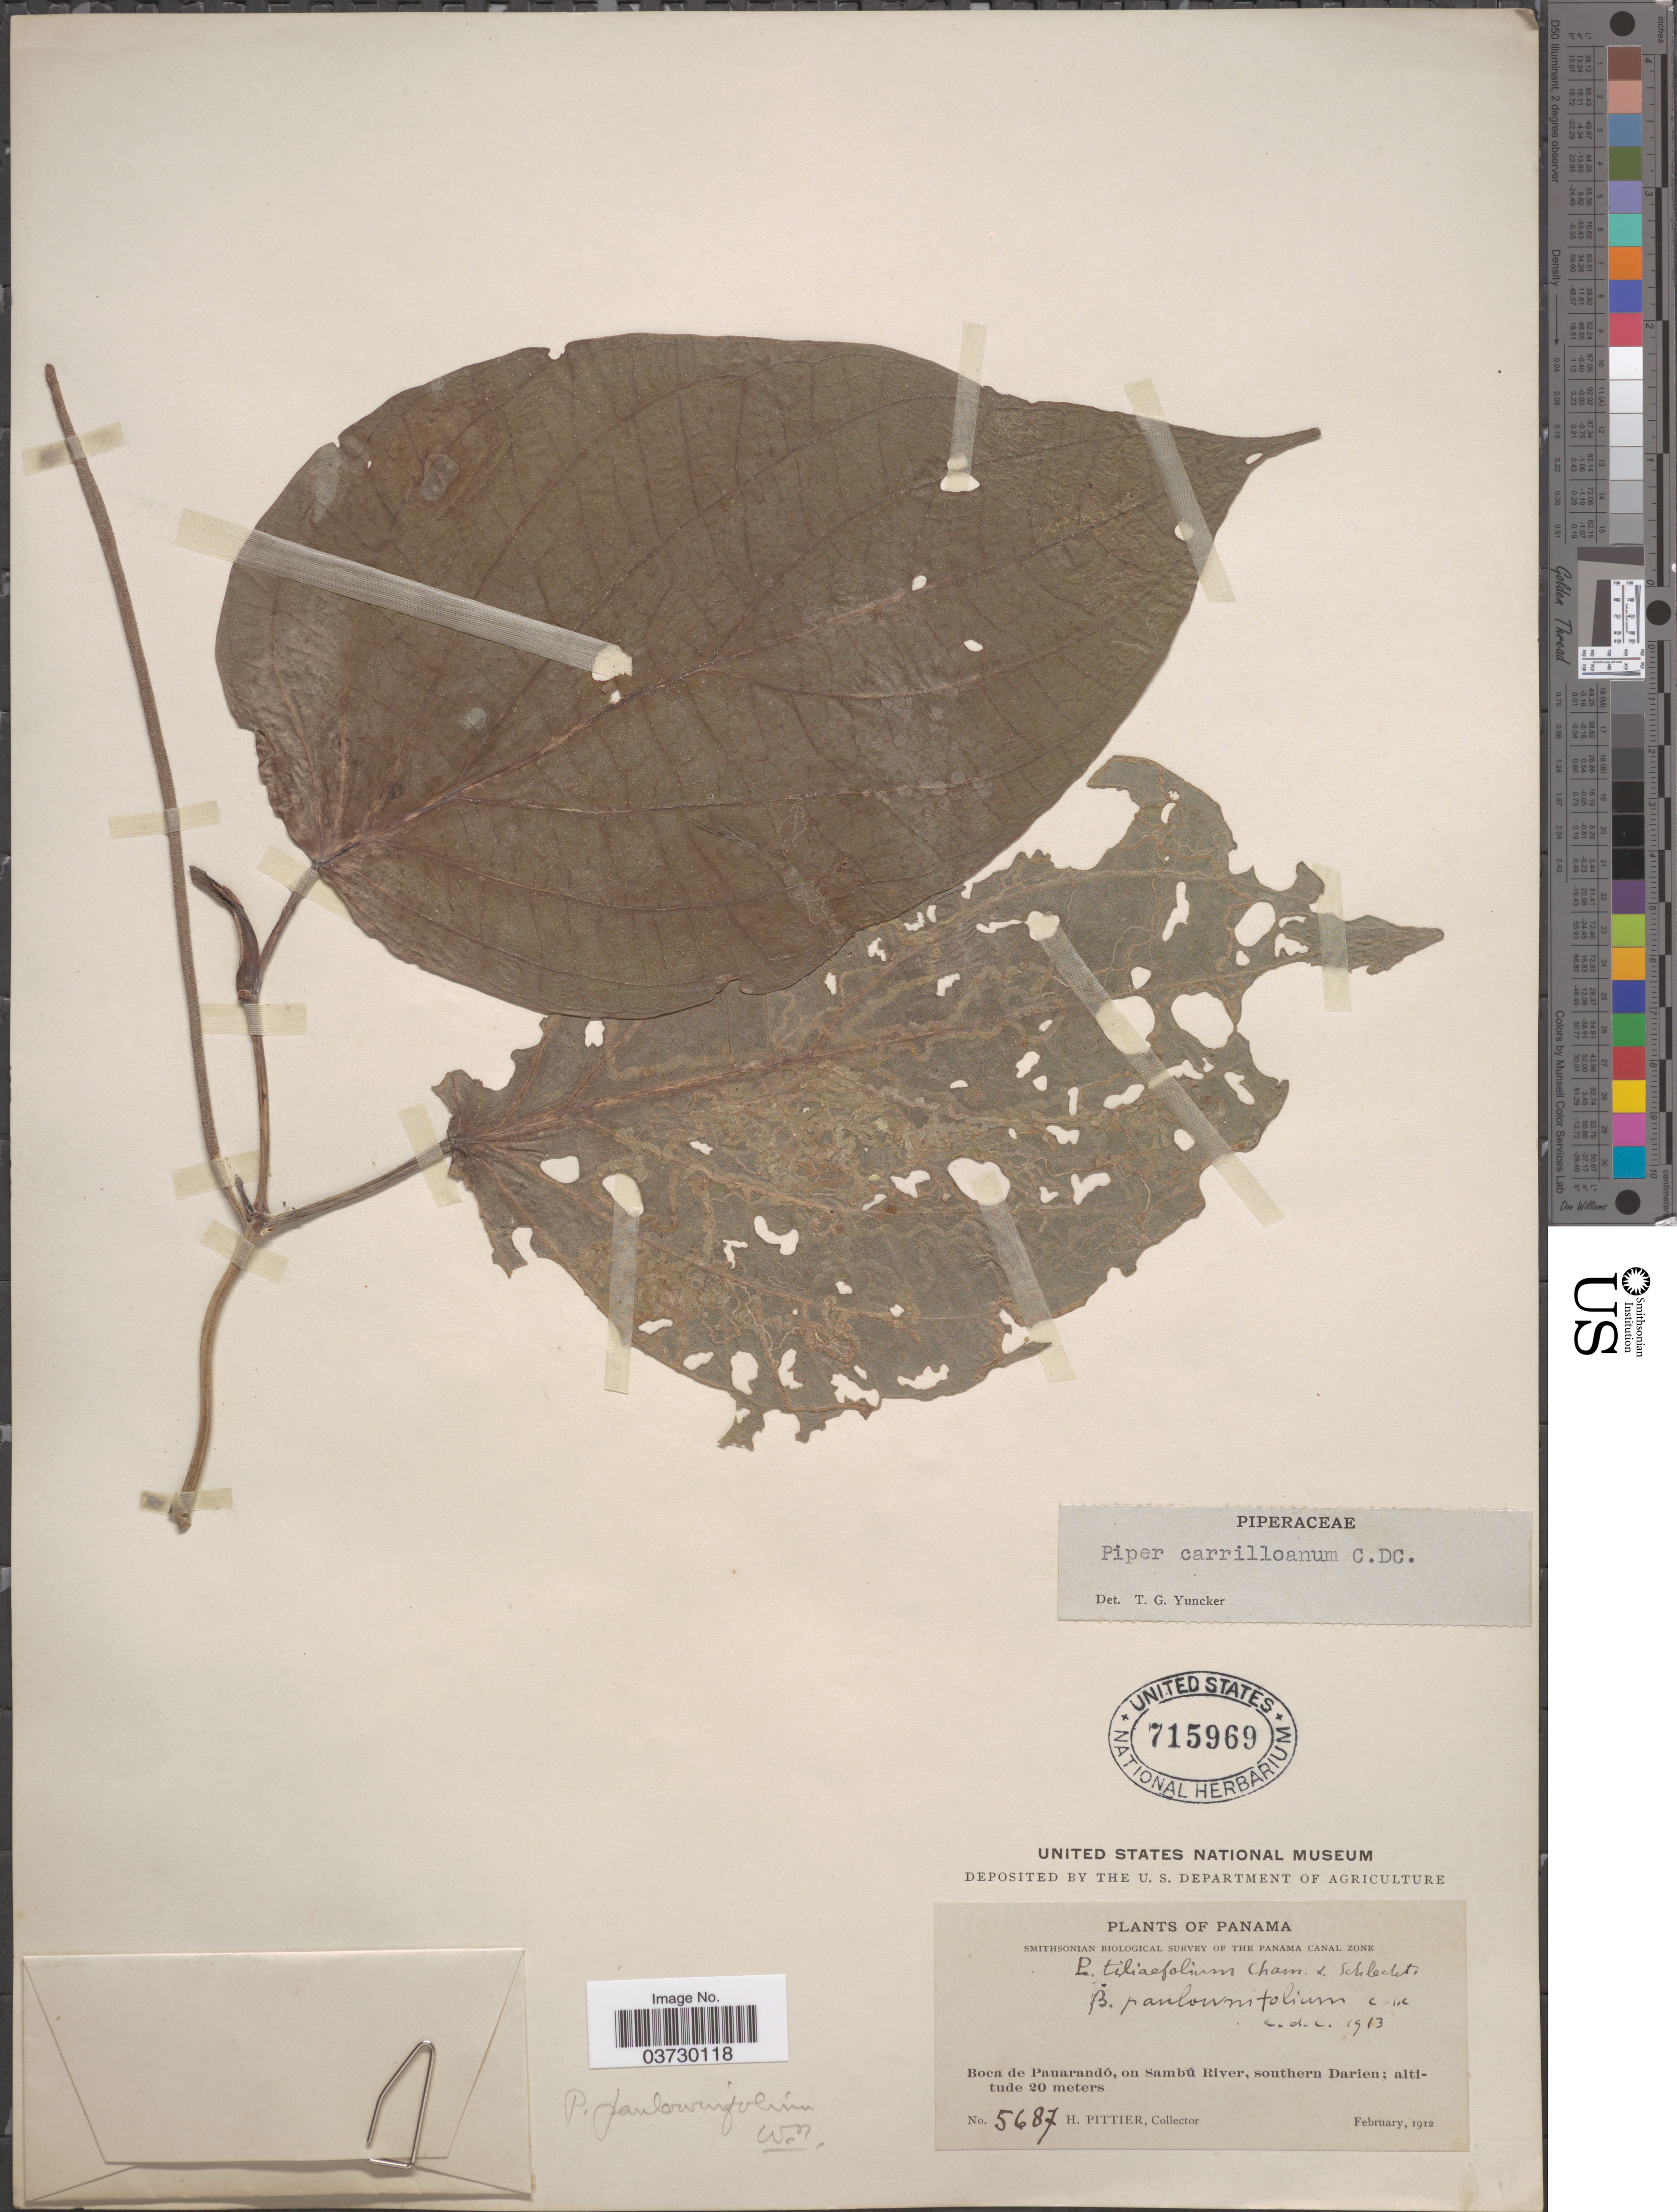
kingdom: Plantae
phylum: Tracheophyta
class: Magnoliopsida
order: Piperales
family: Piperaceae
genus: Piper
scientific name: Piper carrilloanum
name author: C. DC.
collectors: H. F. Pittier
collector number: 5687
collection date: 1912-02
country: Panama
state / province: Darien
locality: Boca de Pauarandó, on Sambú River, southern Darien.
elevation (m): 20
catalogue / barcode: US 715969